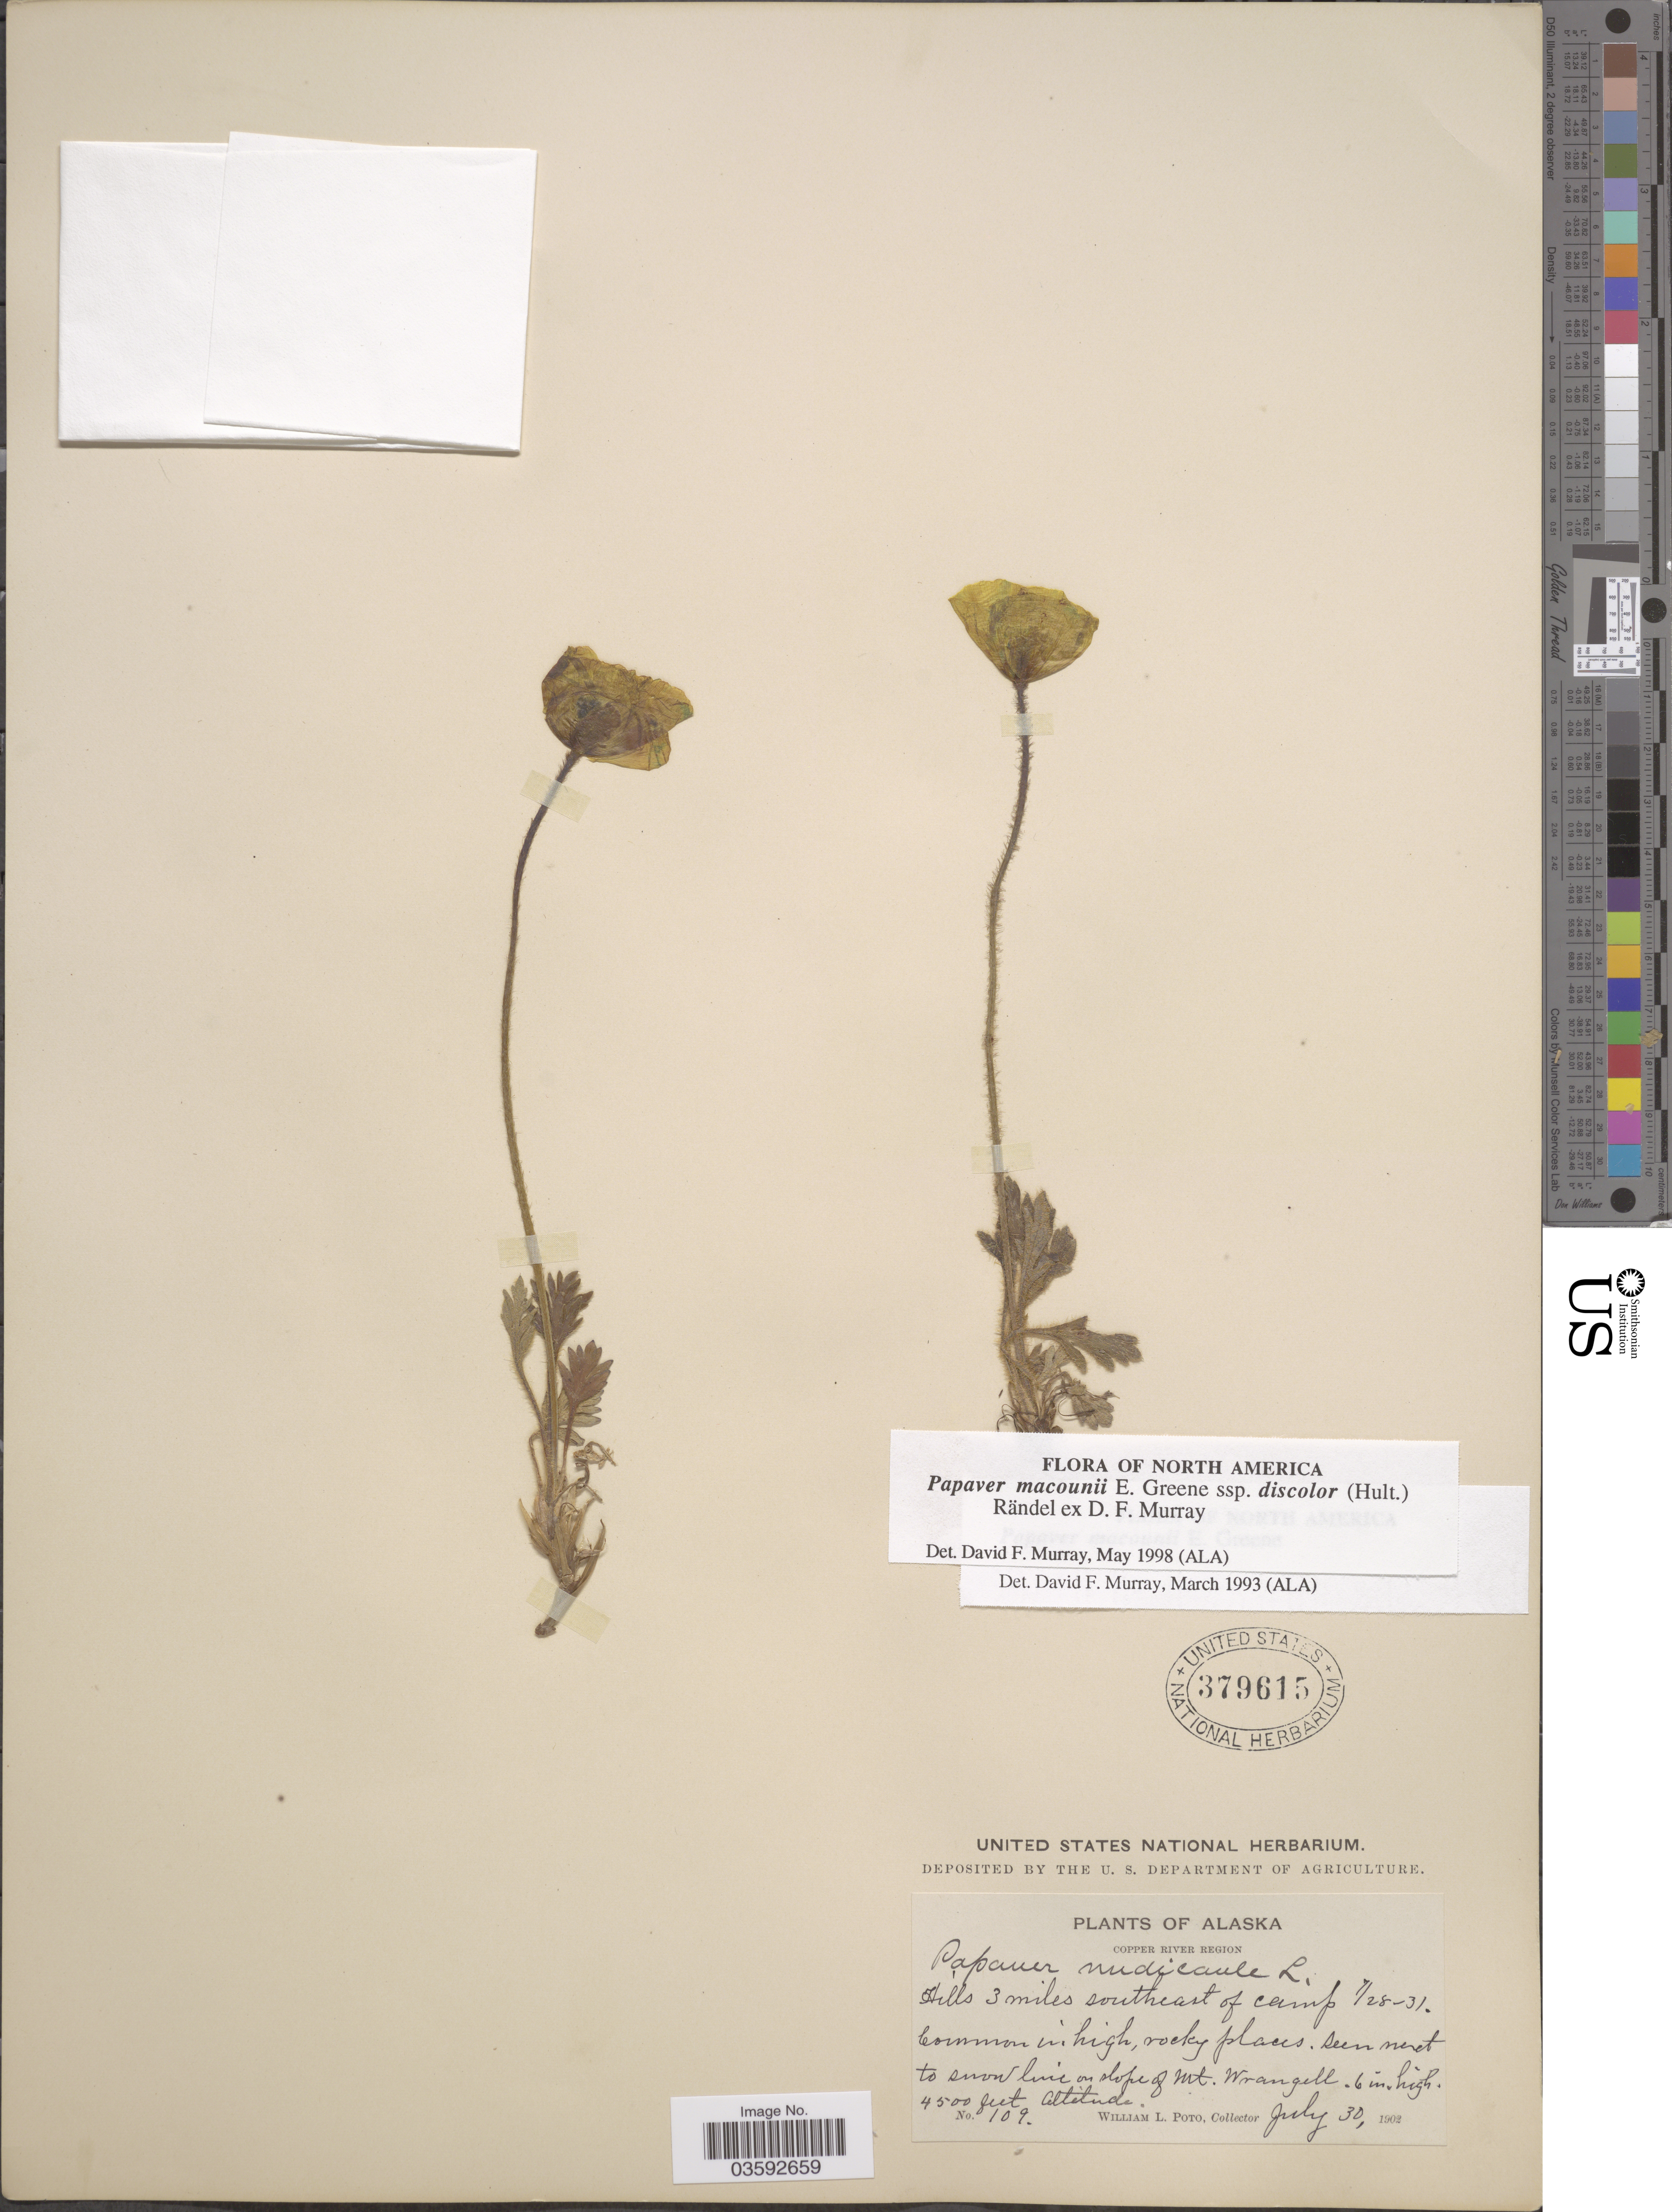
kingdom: Plantae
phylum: Tracheophyta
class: Magnoliopsida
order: Ranunculales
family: Papaveraceae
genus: Papaver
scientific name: Papaver macounii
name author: Greene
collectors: W. Poto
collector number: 109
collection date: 1902-07-30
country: United States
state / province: Alaska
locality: Copper River Region. Hills 3 miles southeast of camp 7/28-31.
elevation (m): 1372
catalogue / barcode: US 379615